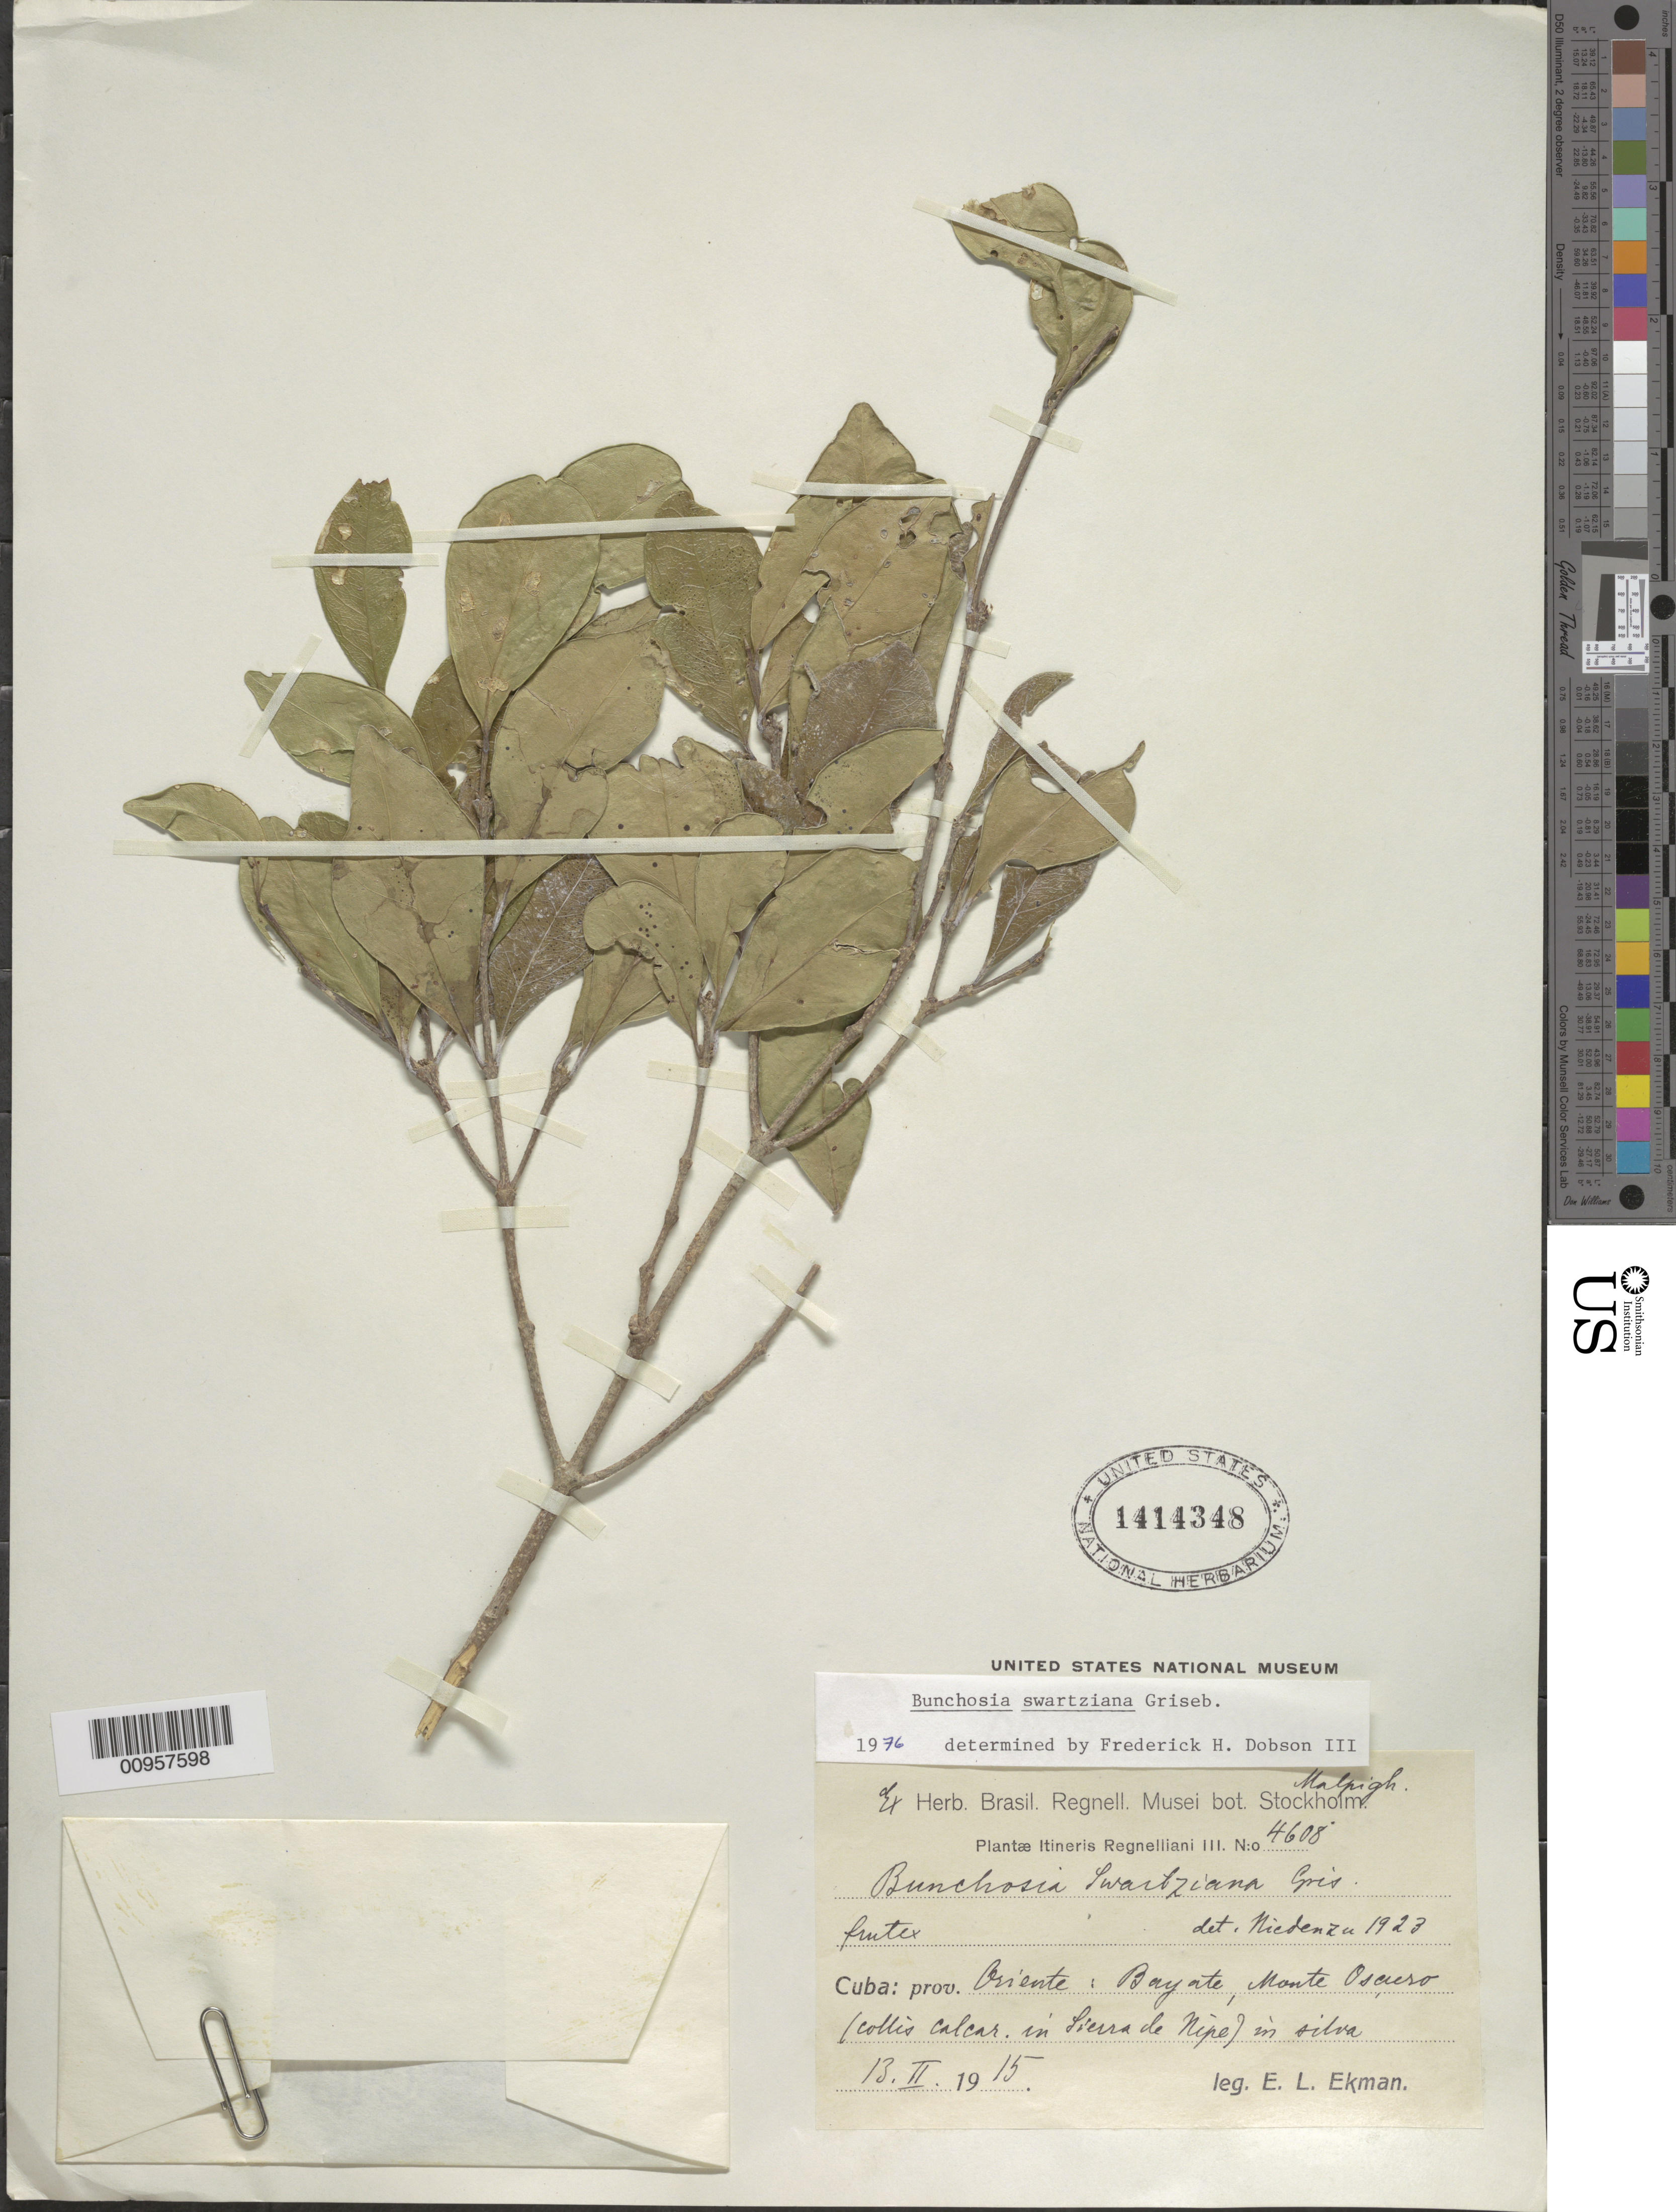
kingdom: Plantae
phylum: Tracheophyta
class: Magnoliopsida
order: Malpighiales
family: Malpighiaceae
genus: Bunchosia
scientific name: Bunchosia swartziana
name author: Griseb.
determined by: Dobson, F. H., III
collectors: E. L. Ekman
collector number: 4608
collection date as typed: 13 Feb 1915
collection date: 1915-02-13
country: Cuba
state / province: Holguín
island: Cuba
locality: Bayate, Monte Oscuro (collis calcar in Sierra de Nipe)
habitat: In silva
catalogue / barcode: US 1414348